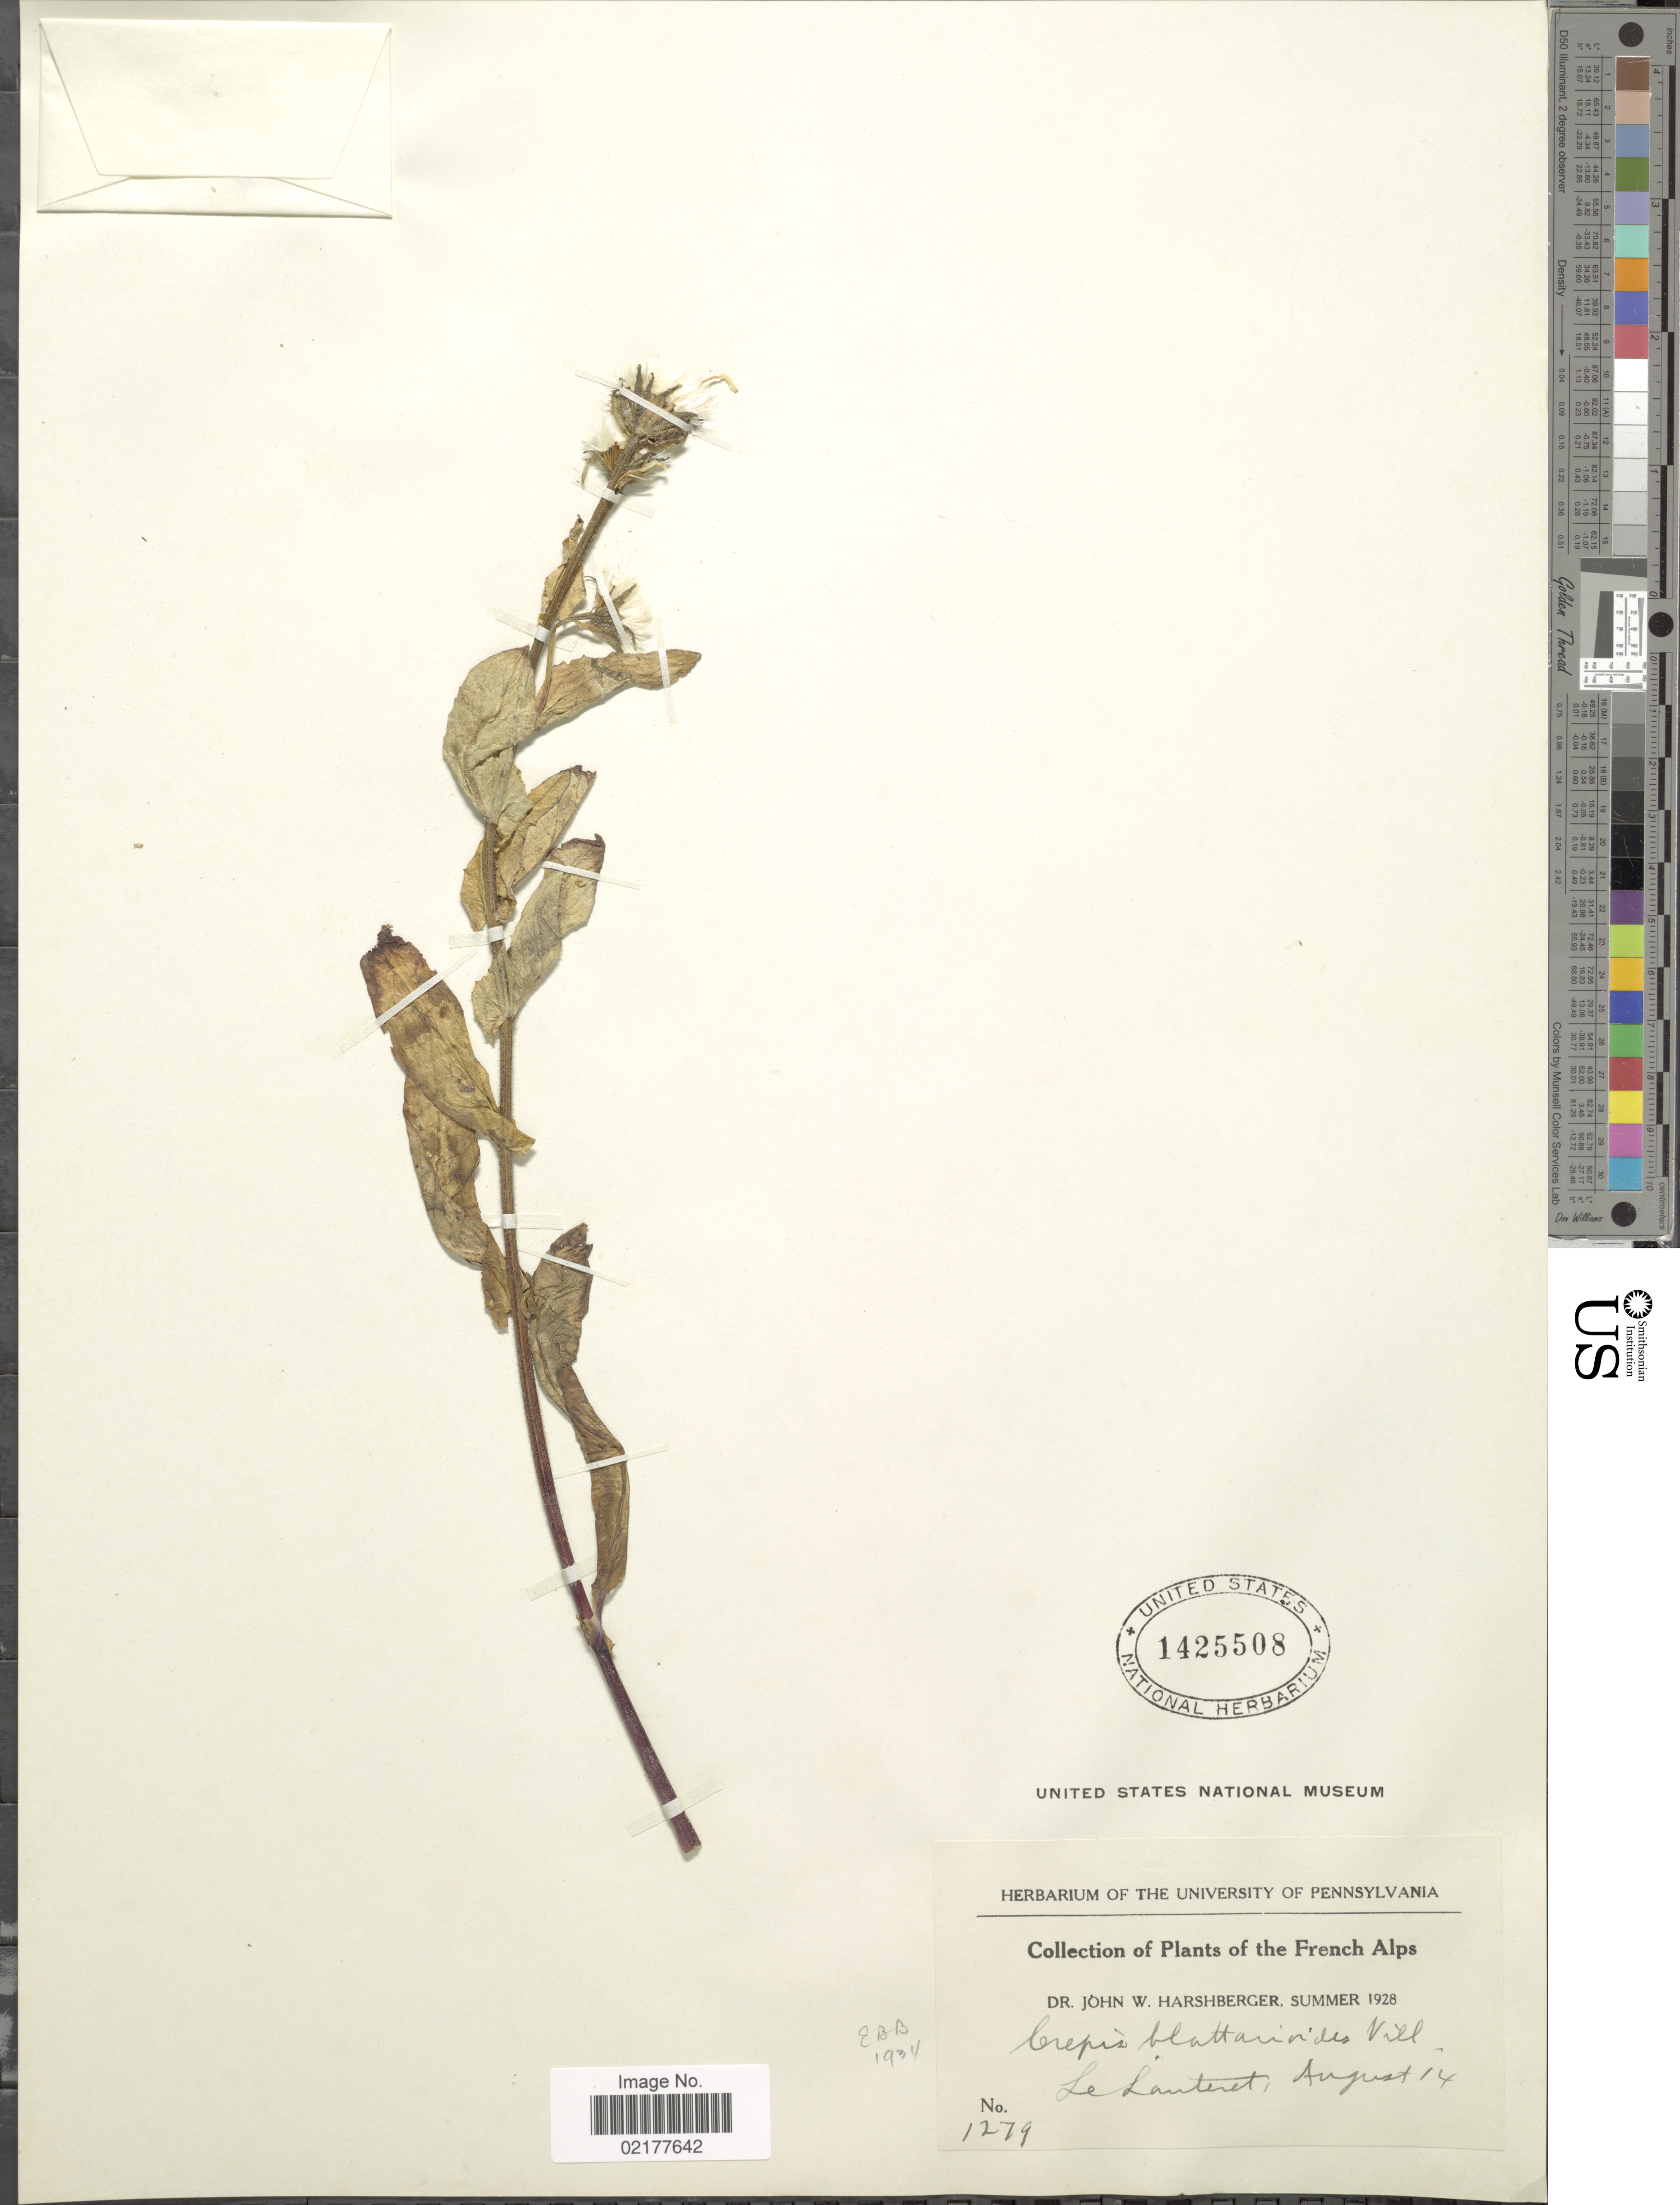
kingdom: Plantae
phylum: Tracheophyta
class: Magnoliopsida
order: Asterales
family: Asteraceae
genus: Crepis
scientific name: Crepis pyrenaica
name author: (L.) Greuter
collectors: J. W. Harshberger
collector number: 1279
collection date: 1928-08-14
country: France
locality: French Alps. Le Lauteret [interpreted]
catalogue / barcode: US 1425508